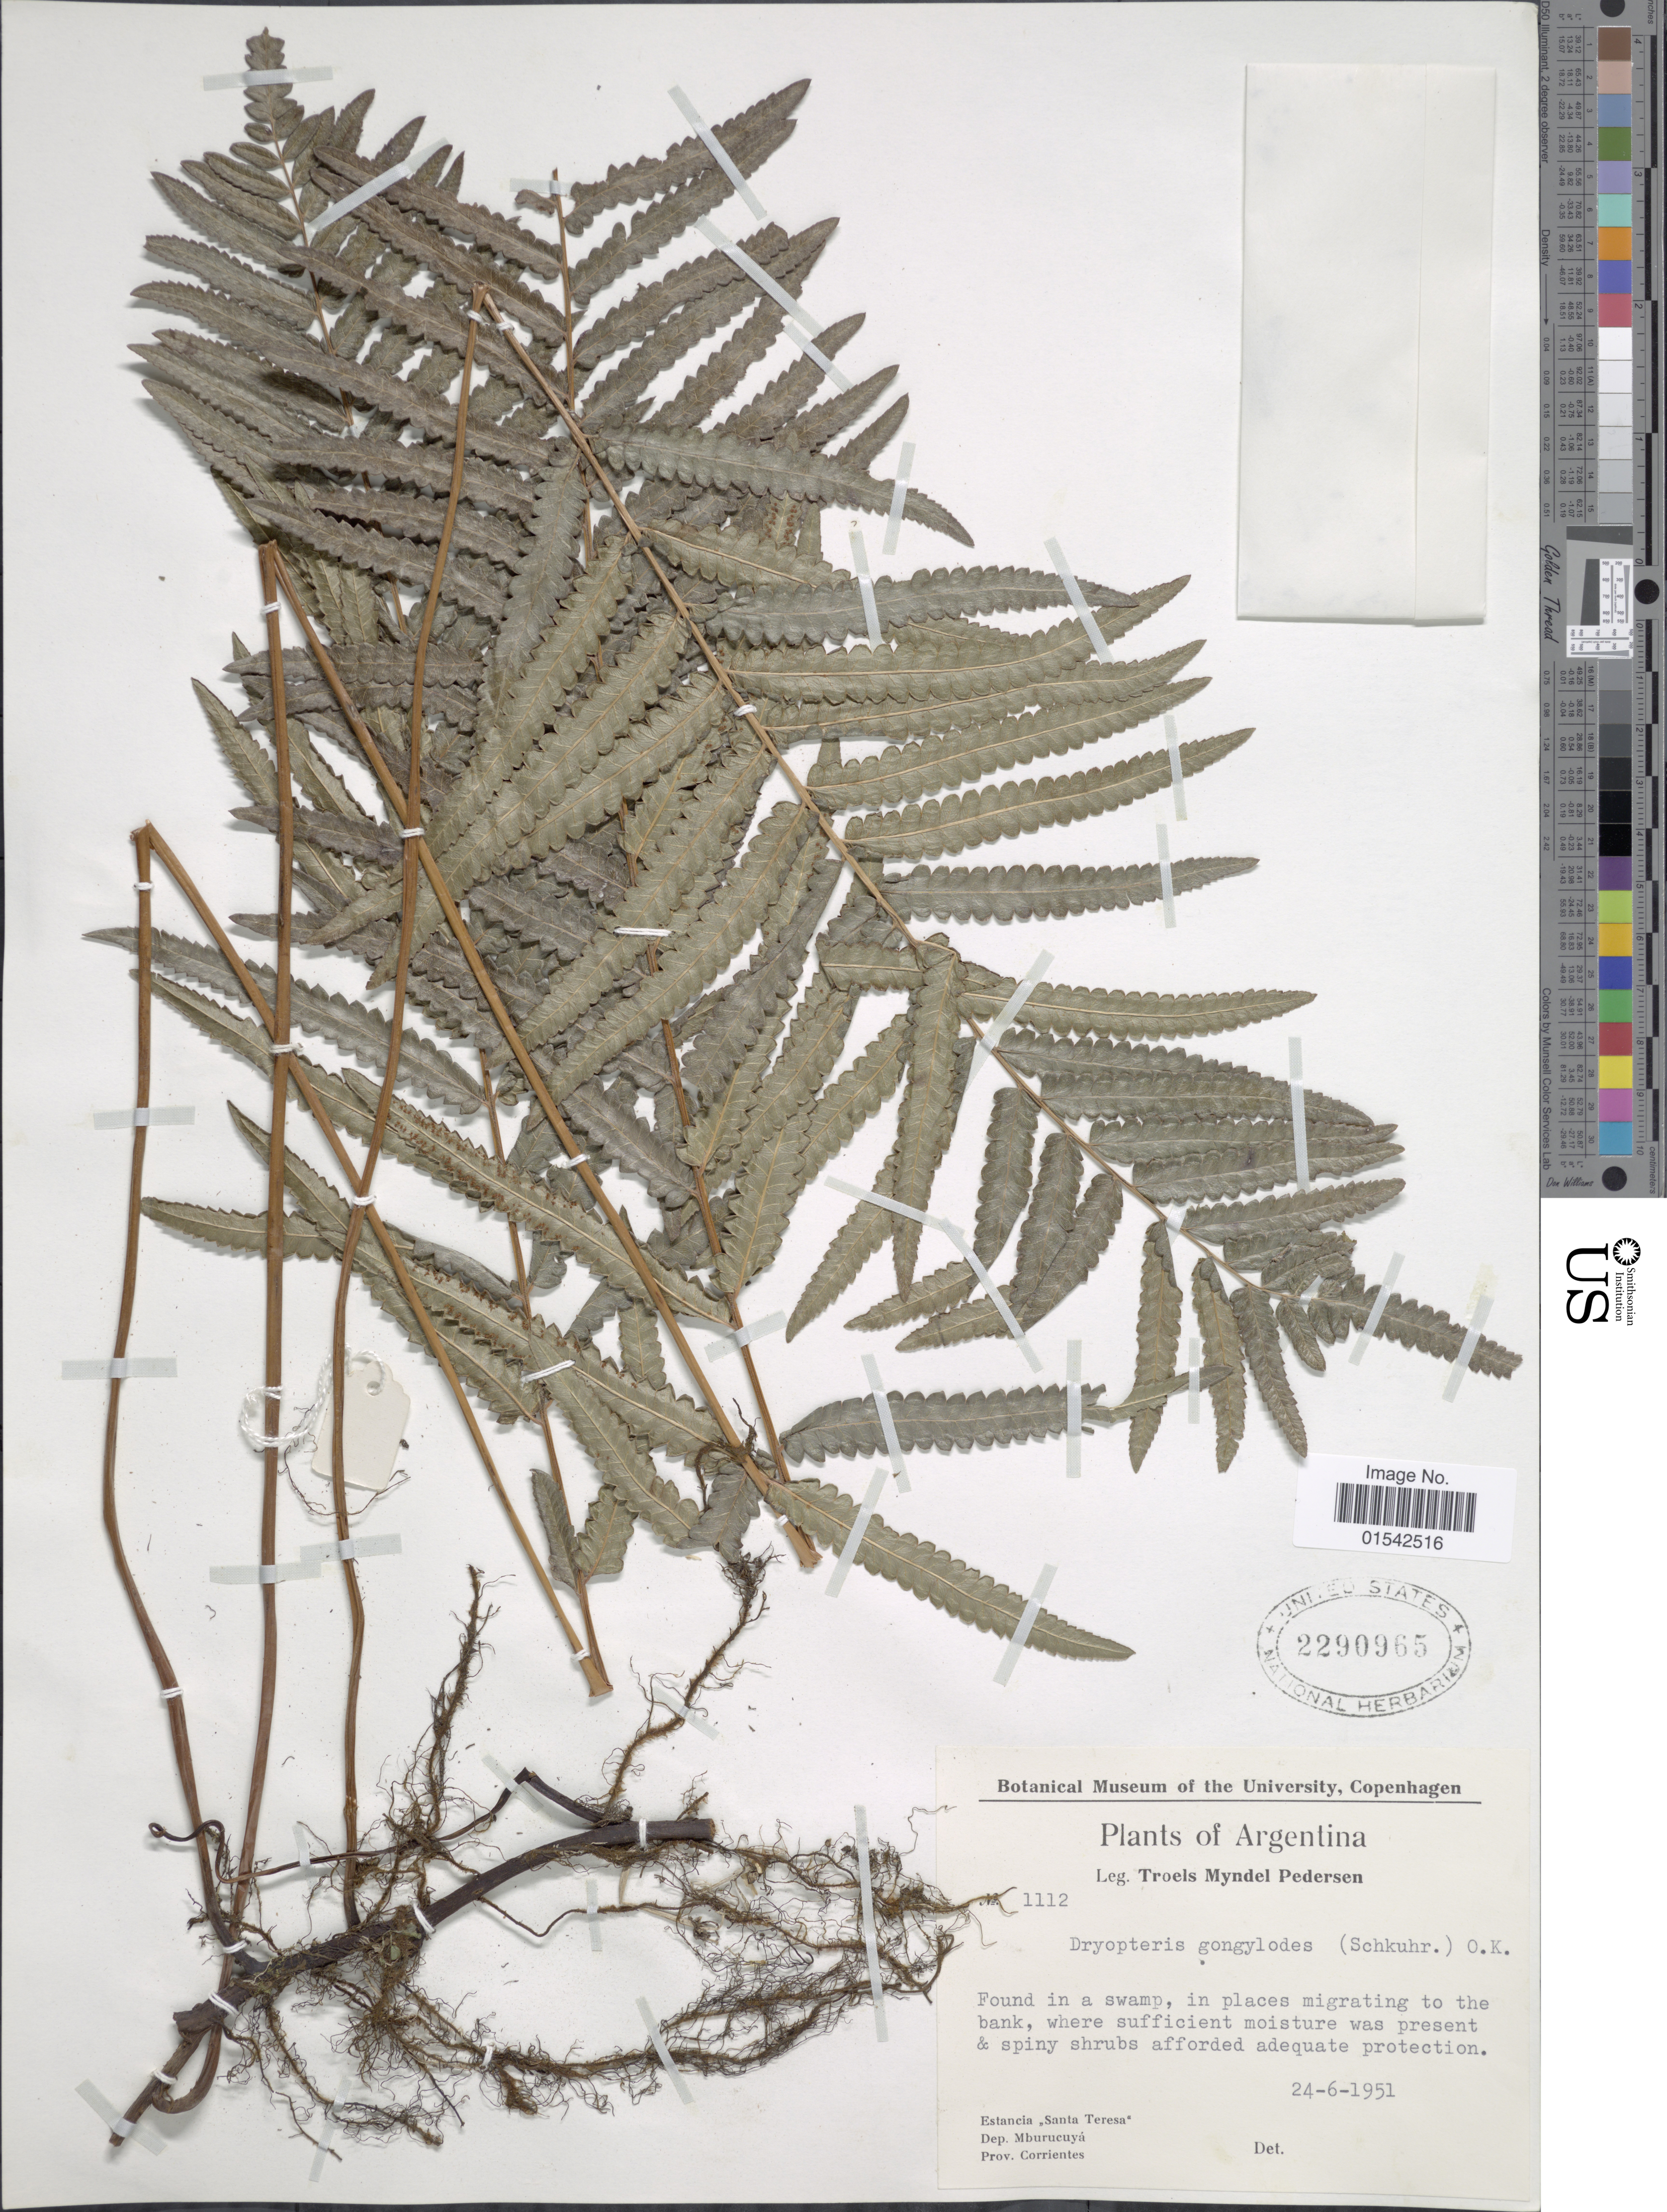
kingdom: Plantae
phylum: Tracheophyta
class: Polypodiopsida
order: Polypodiales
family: Thelypteridaceae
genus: Cyclosorus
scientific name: Cyclosorus interruptus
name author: (Willd.) H. Itô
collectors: T. Pederson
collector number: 1112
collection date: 1951-06-24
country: Argentina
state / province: Corrientes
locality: Estancia "Santa Teresa", Dep. Mburucuyá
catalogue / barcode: US 2290965